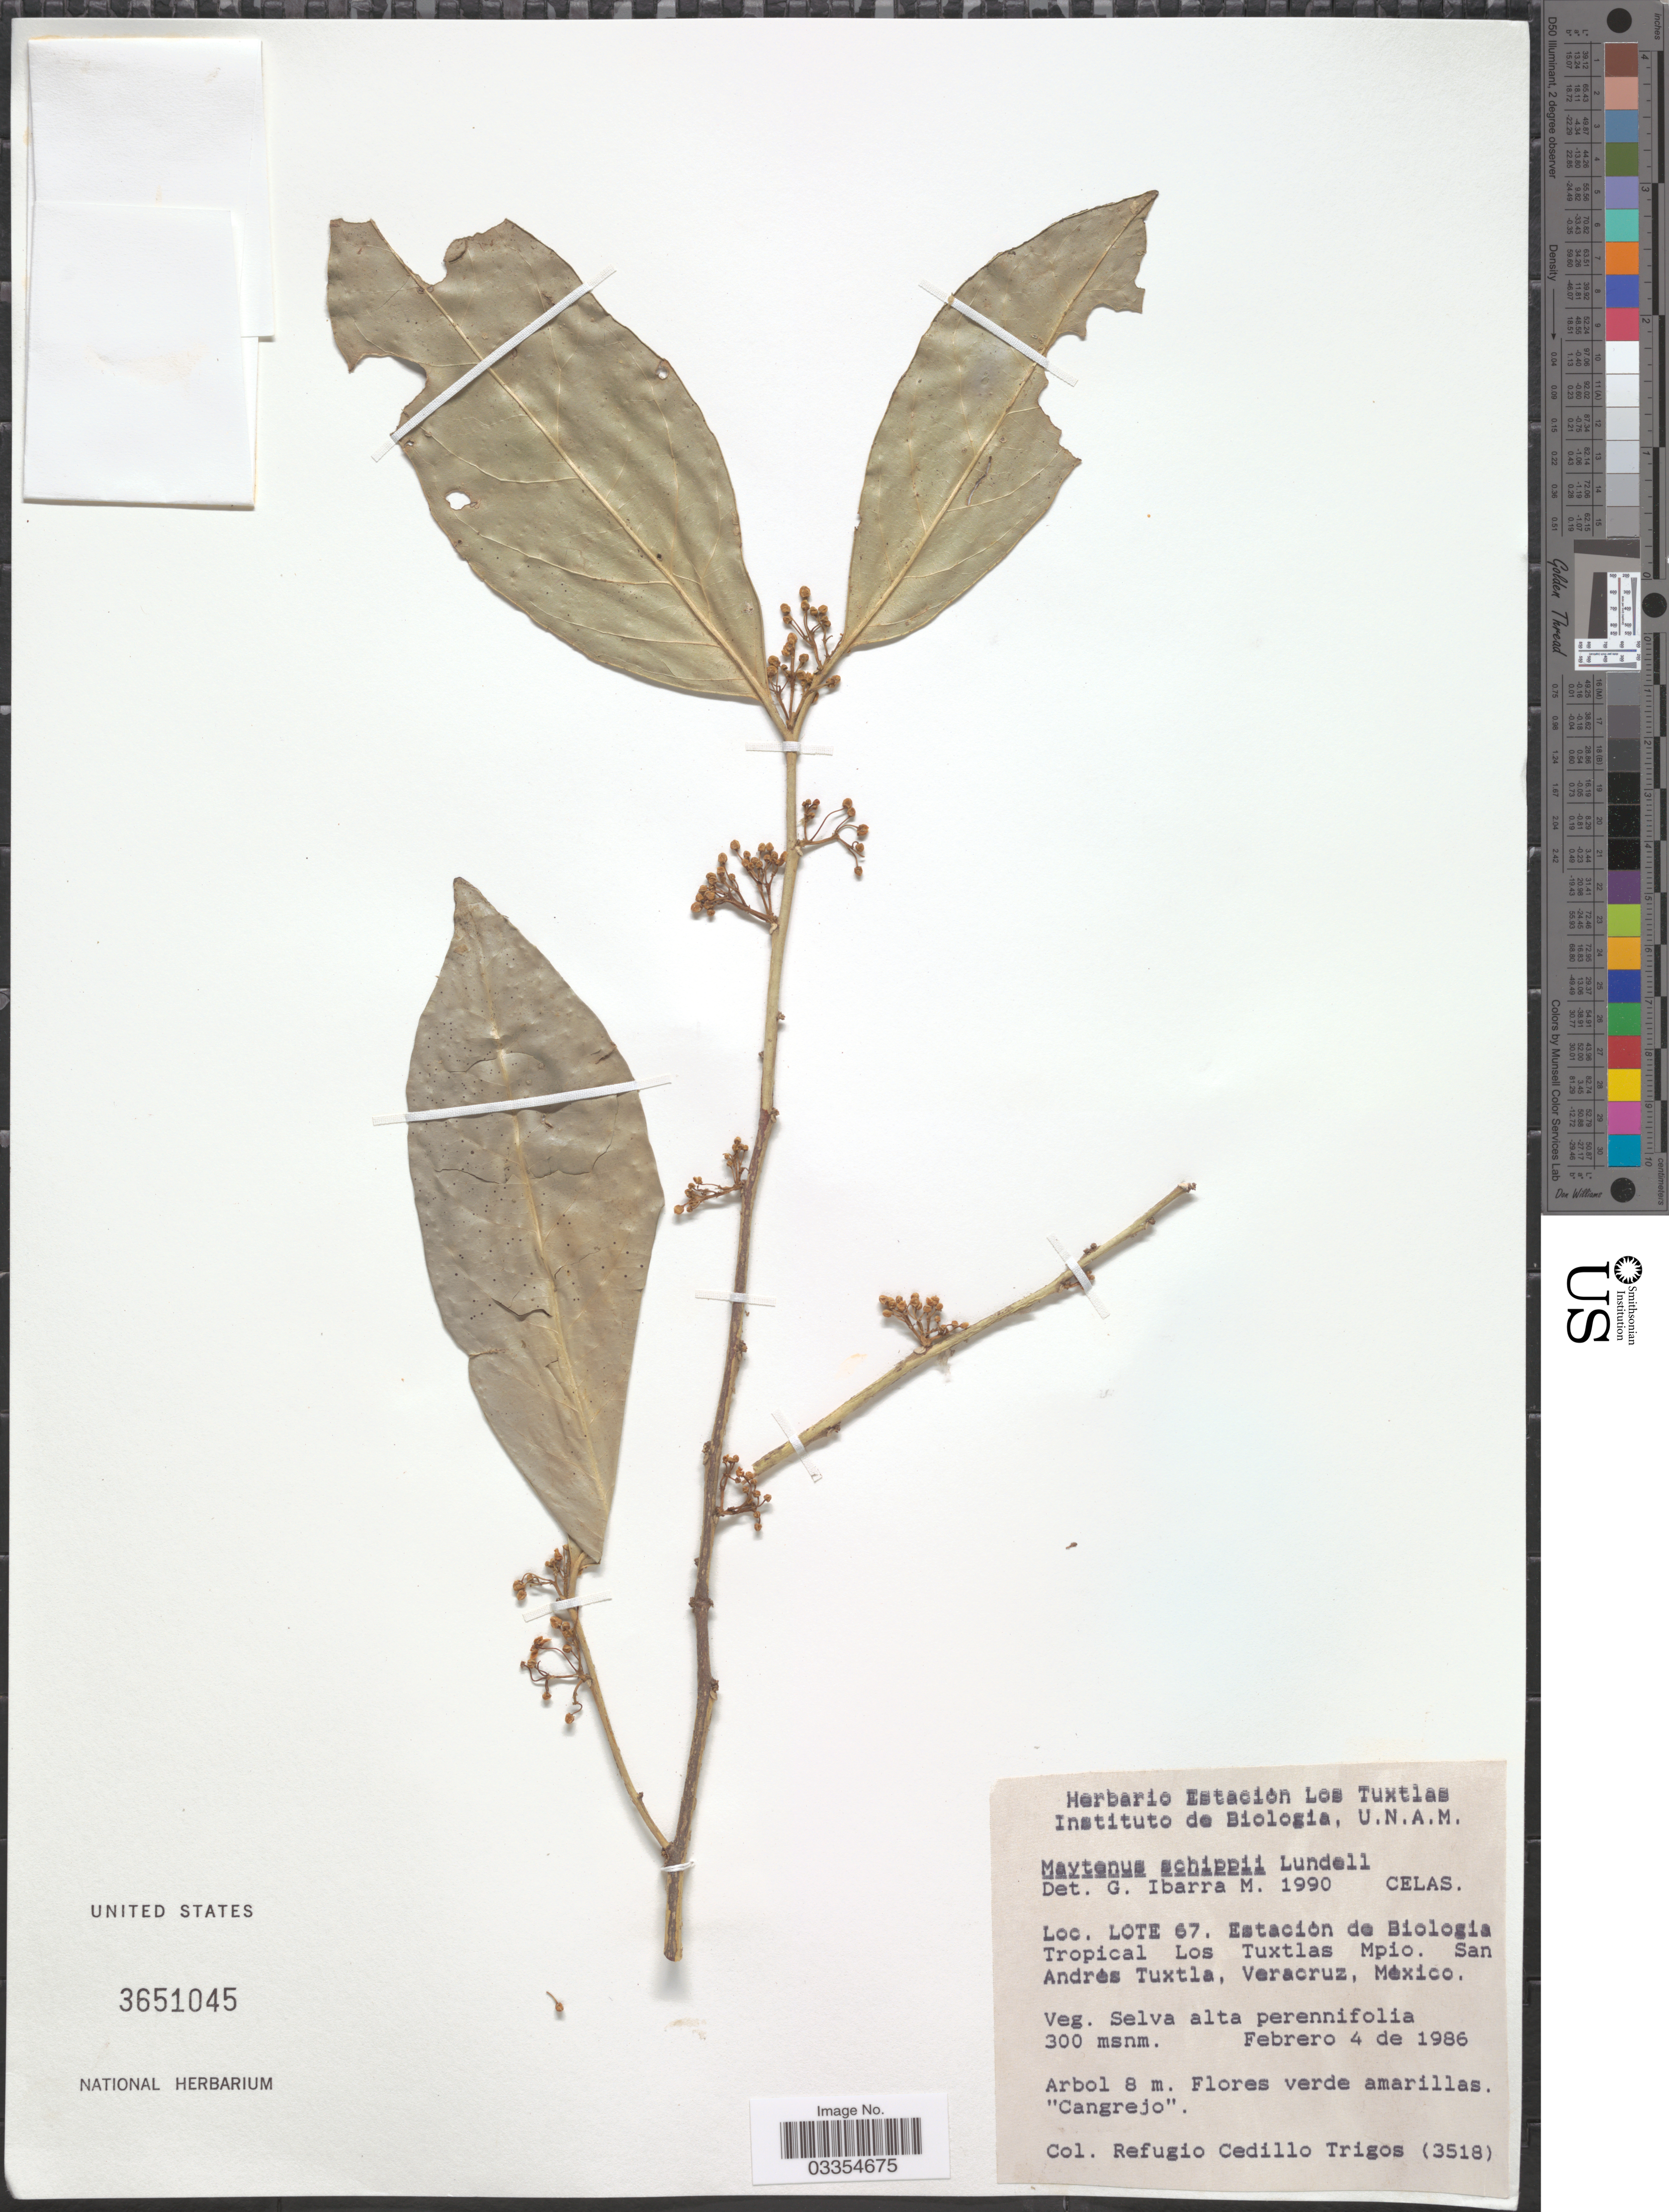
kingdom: Plantae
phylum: Tracheophyta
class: Magnoliopsida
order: Celastrales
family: Celastraceae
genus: Maytenus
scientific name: Maytenus schippii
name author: Lundell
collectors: R. CedilloT.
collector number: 3518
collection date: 1986-02-04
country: Mexico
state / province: Veracruz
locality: Lote 67. Estacion de Biologica Tropical Los Tuxtlas Mpio. San Andrés Tuxtla, Veracruz.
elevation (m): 300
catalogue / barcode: US 3651045